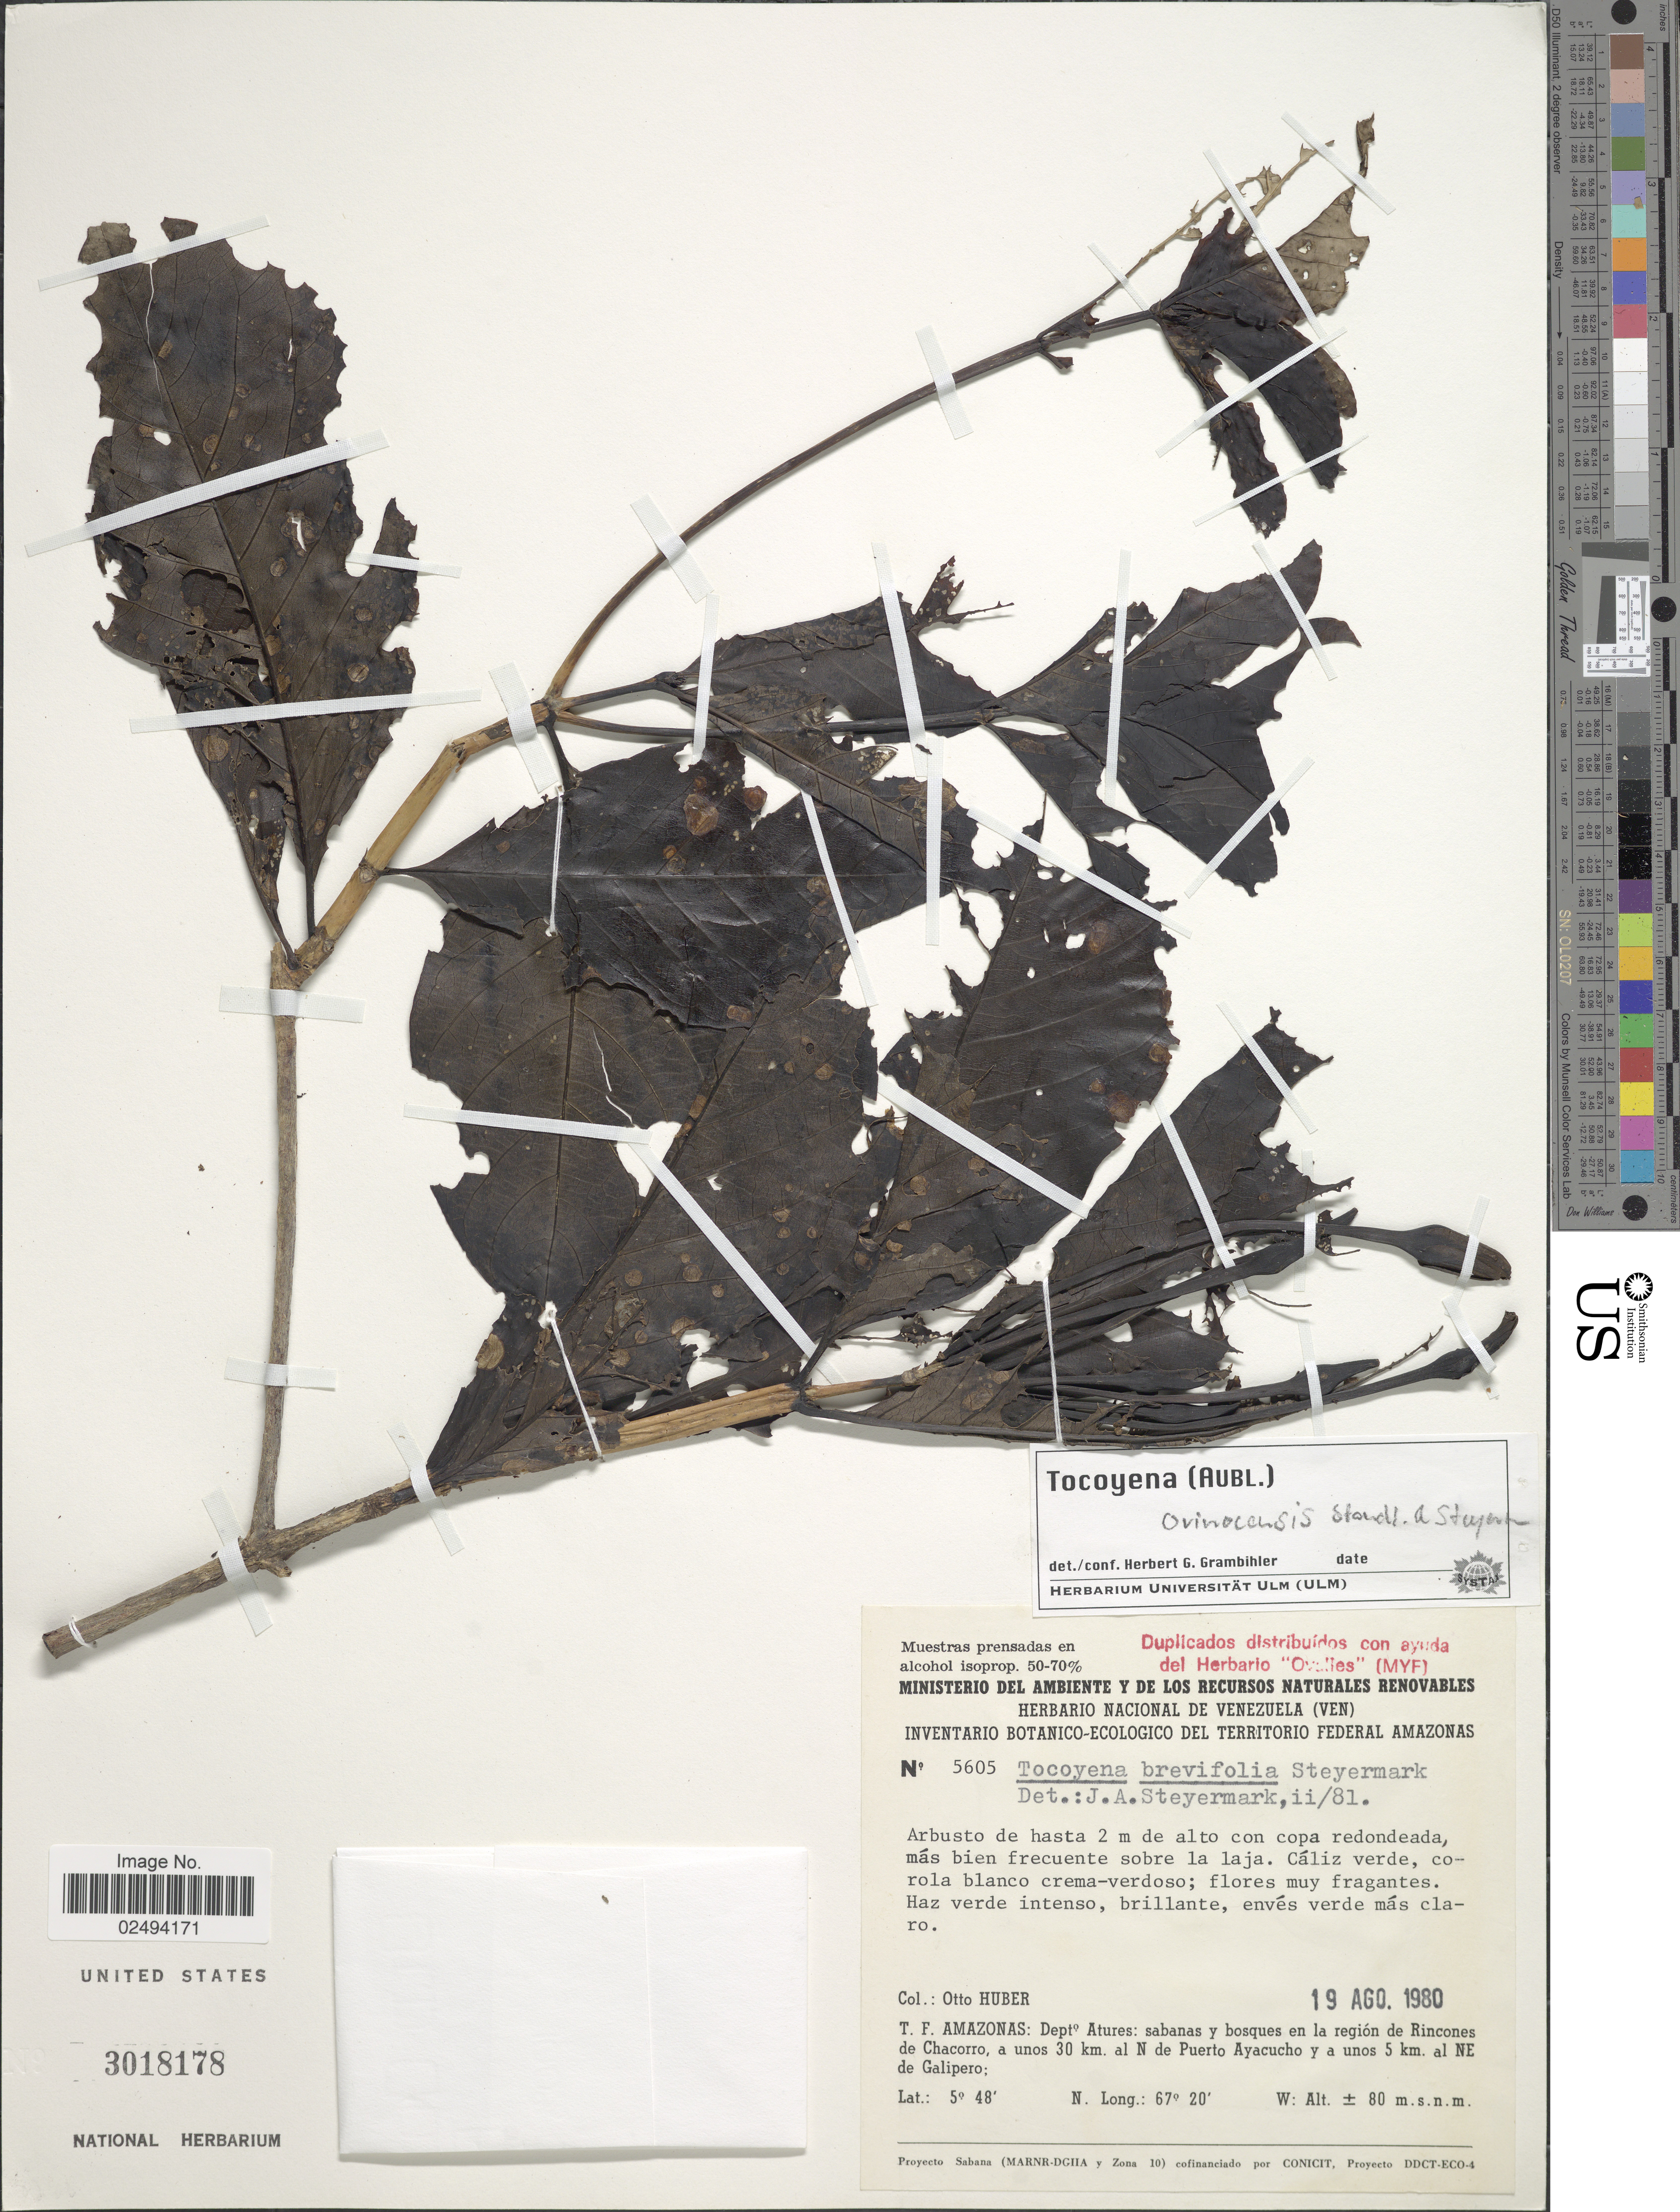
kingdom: Plantae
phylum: Tracheophyta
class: Magnoliopsida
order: Gentianales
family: Rubiaceae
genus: Tocoyena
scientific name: Tocoyena orinocensis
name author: Standl. & Steyerm.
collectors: O. Huber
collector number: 5605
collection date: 1980-08-19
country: Venezuela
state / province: Amazonas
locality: T.F. Amazomas: Dept° Atures: sabanas y bosques en la región de Rincones de Chacorro, a unos 30 km al N de Puerto Ayacucho y a unos 5 km al NE de Galipero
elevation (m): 80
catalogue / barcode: US 3018178